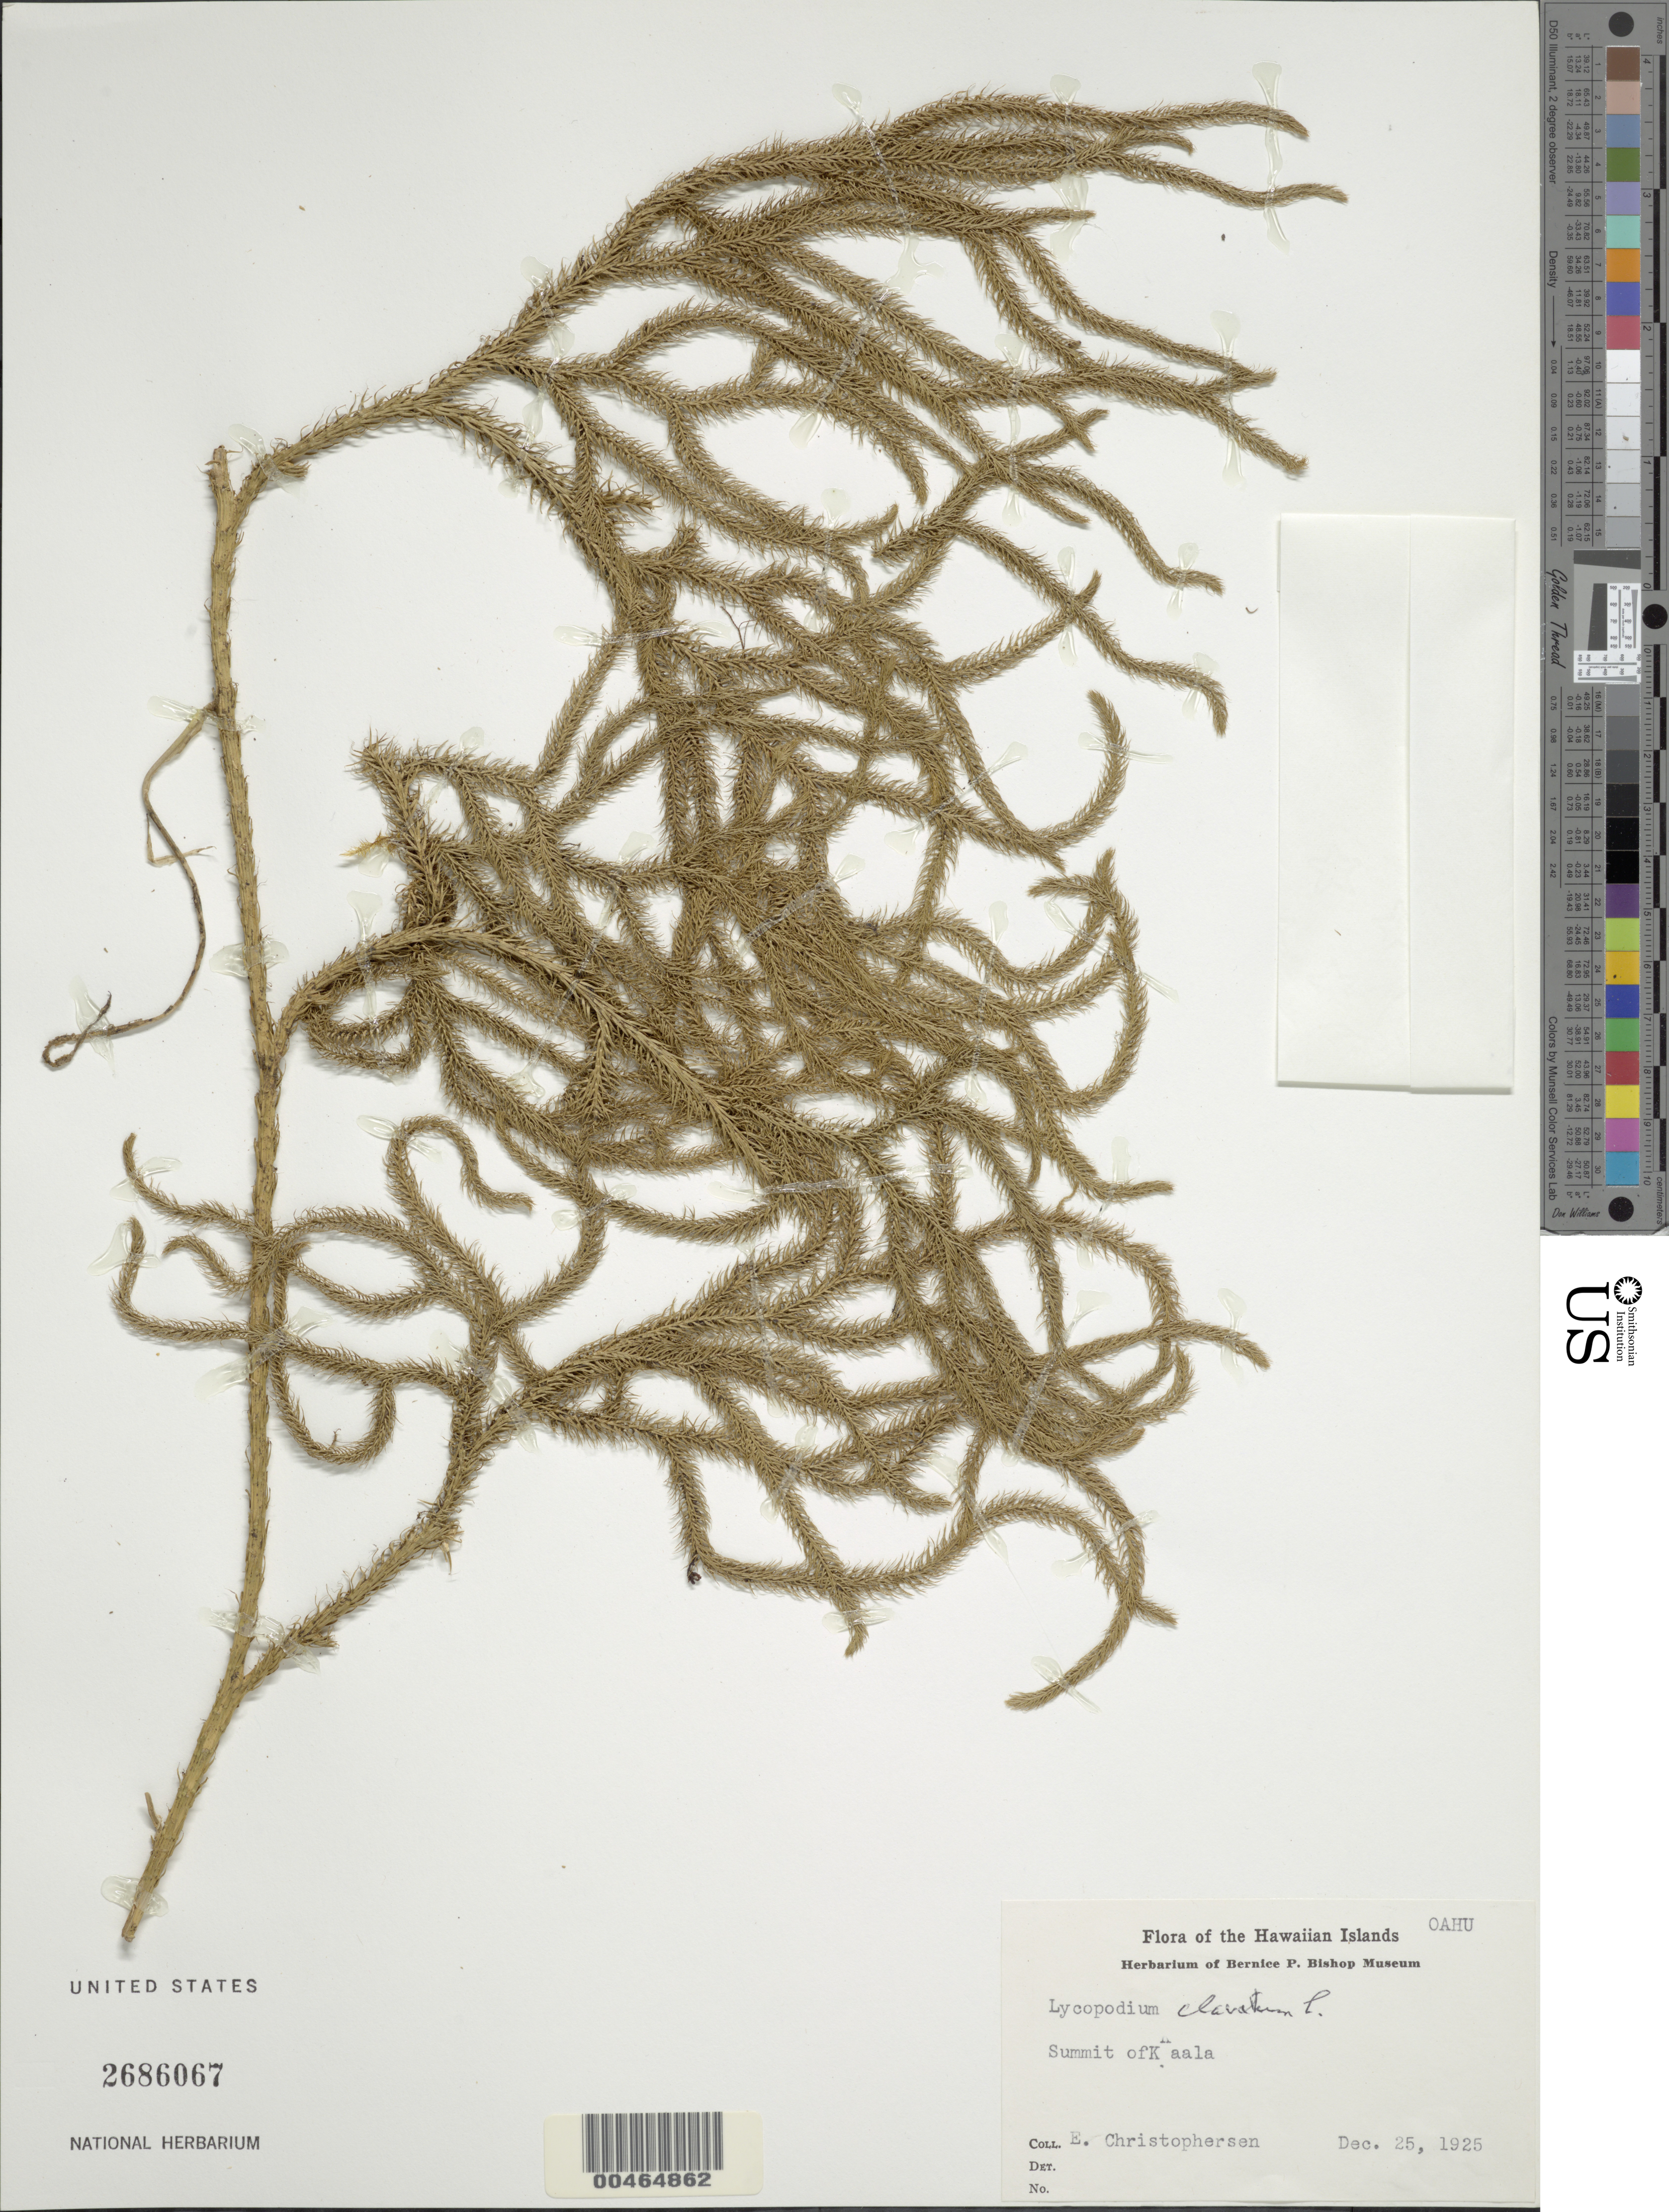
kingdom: Plantae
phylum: Tracheophyta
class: Lycopodiopsida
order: Lycopodiales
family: Lycopodiaceae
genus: Lycopodium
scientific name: Lycopodium clavatum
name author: L.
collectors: E. Christophersen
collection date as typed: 25 Dec 1925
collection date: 1925-12-25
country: United States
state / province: Hawaii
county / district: Honolulu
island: Oahu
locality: Summit of Kaala, Oahu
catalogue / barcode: US 2686067